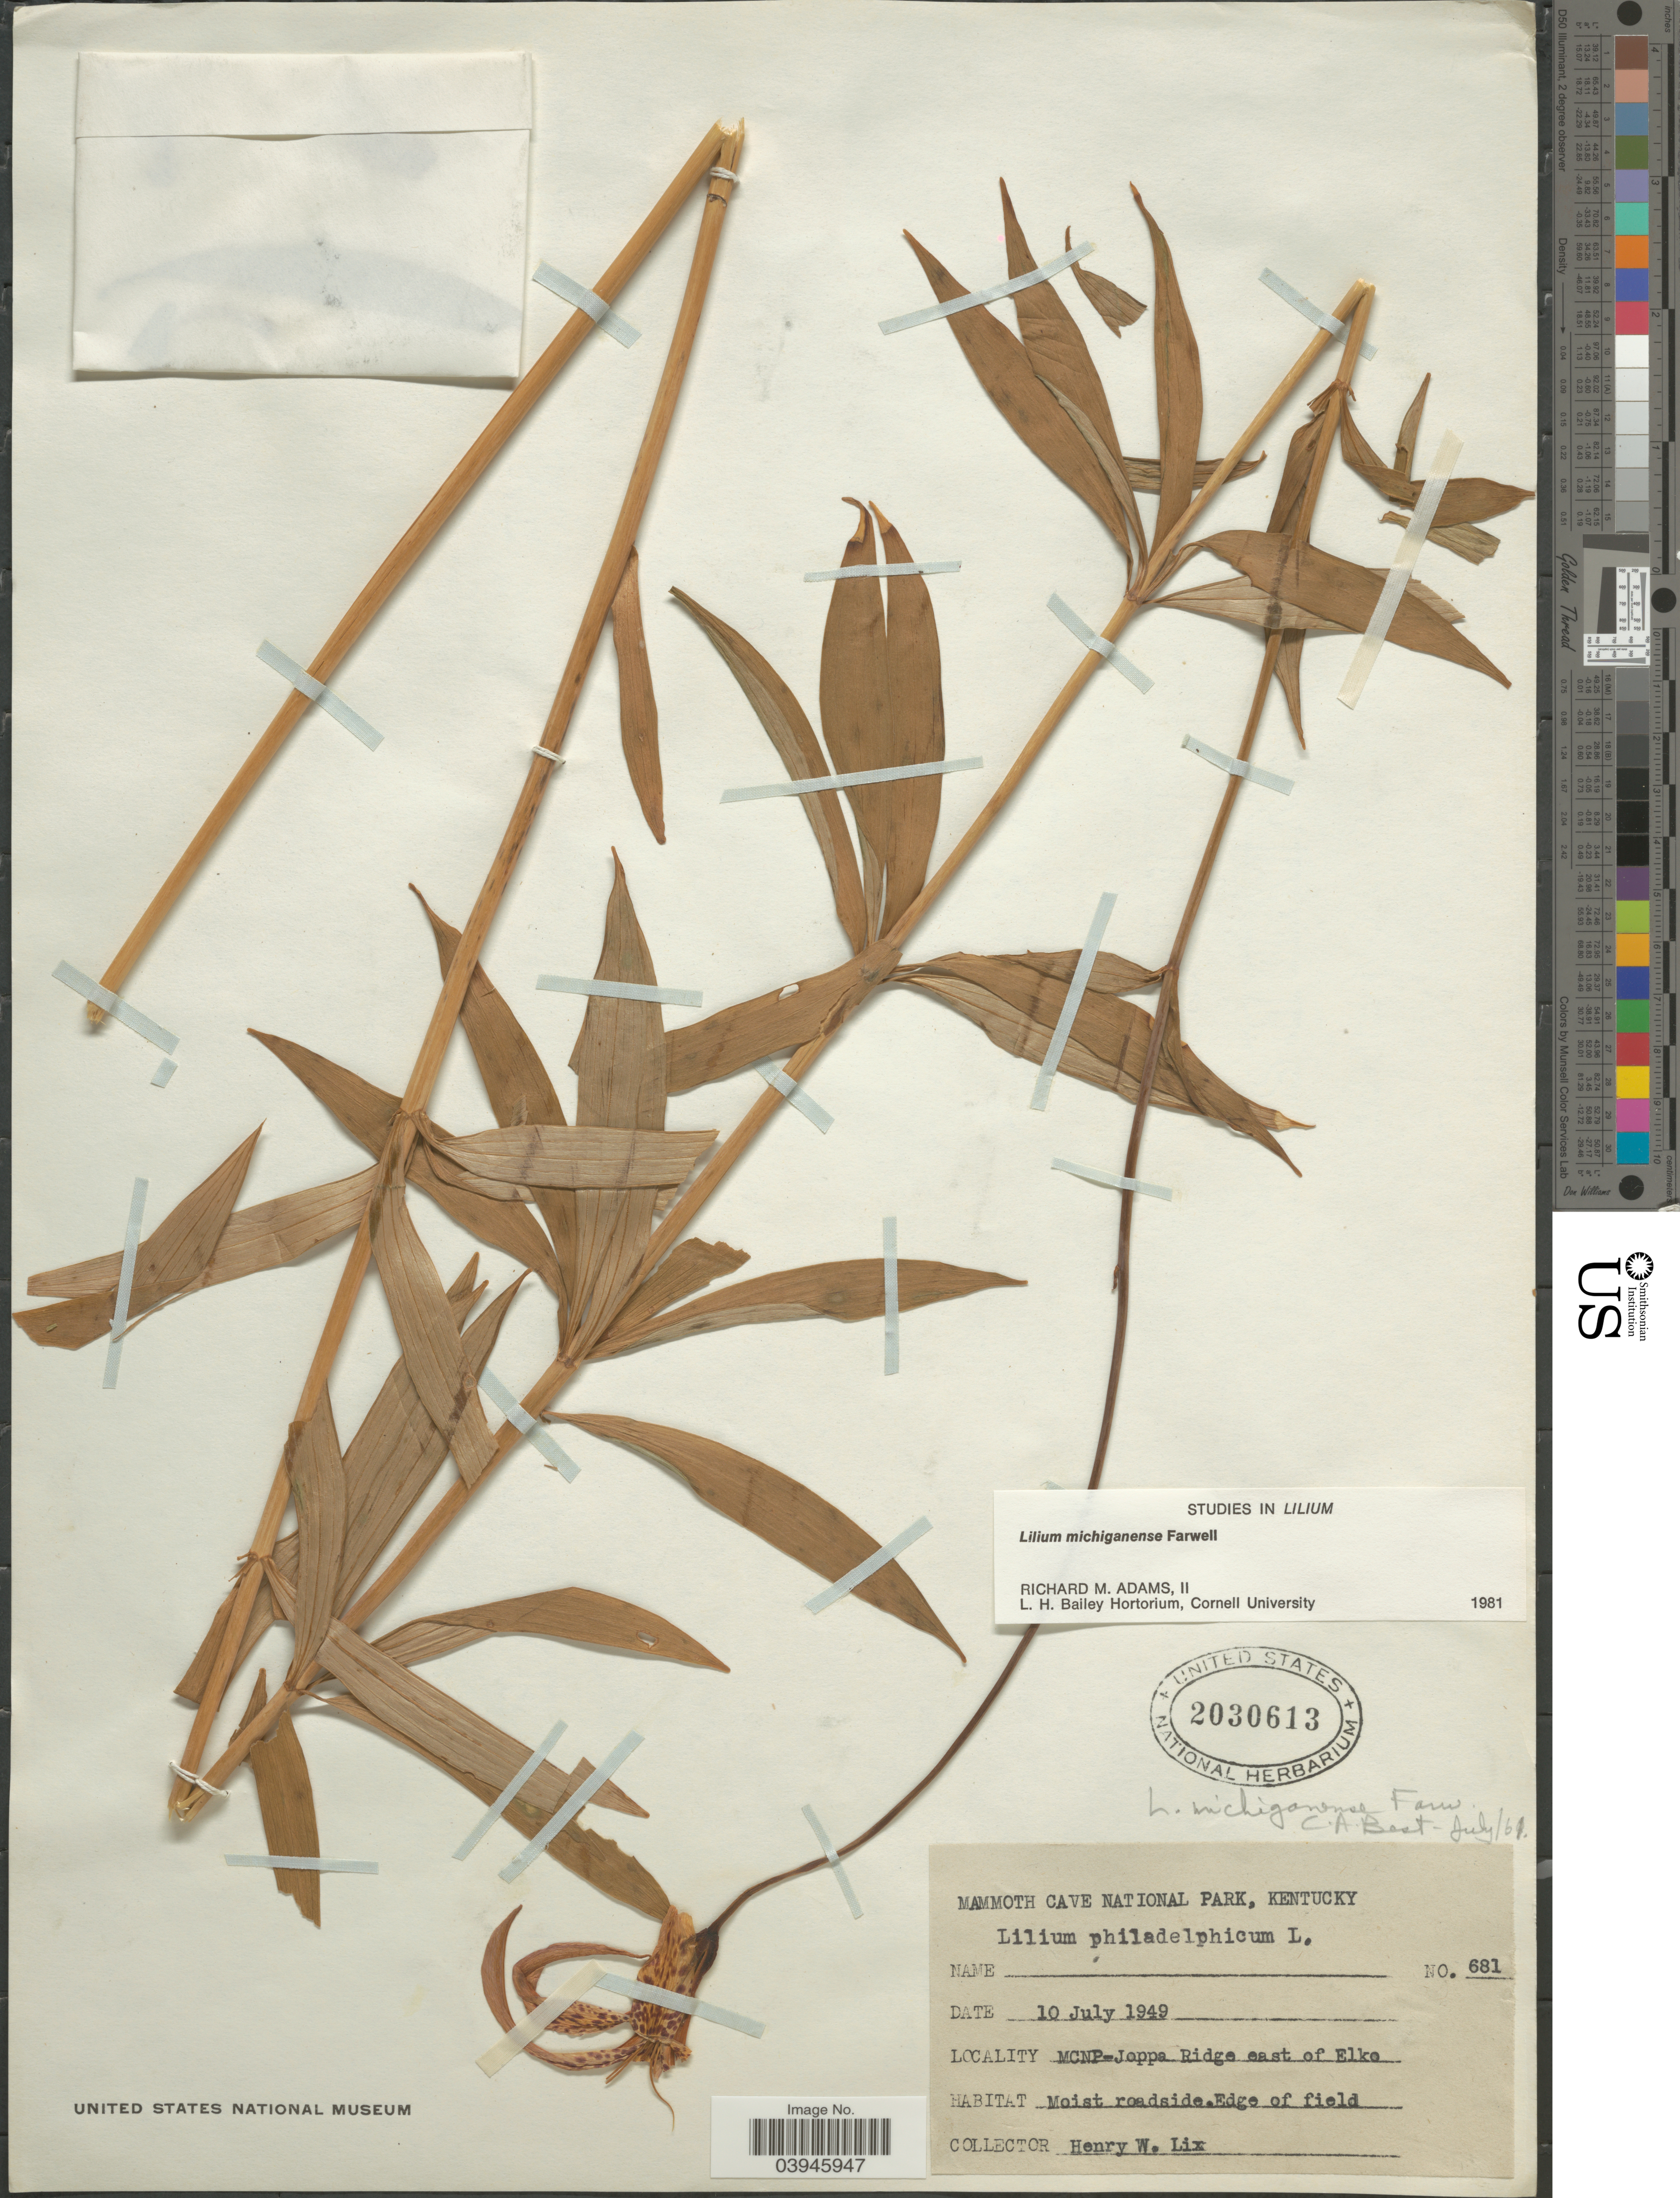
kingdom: Plantae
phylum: Tracheophyta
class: Liliopsida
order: Liliales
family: Liliaceae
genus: Lilium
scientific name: Lilium michiganense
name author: Farw.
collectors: H. W. Lix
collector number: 681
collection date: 1949-07-10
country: United States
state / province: Kentucky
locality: Mammoth Cave National Park. MCNP-Joppa Ridge east of Elko.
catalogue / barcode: US 2030613